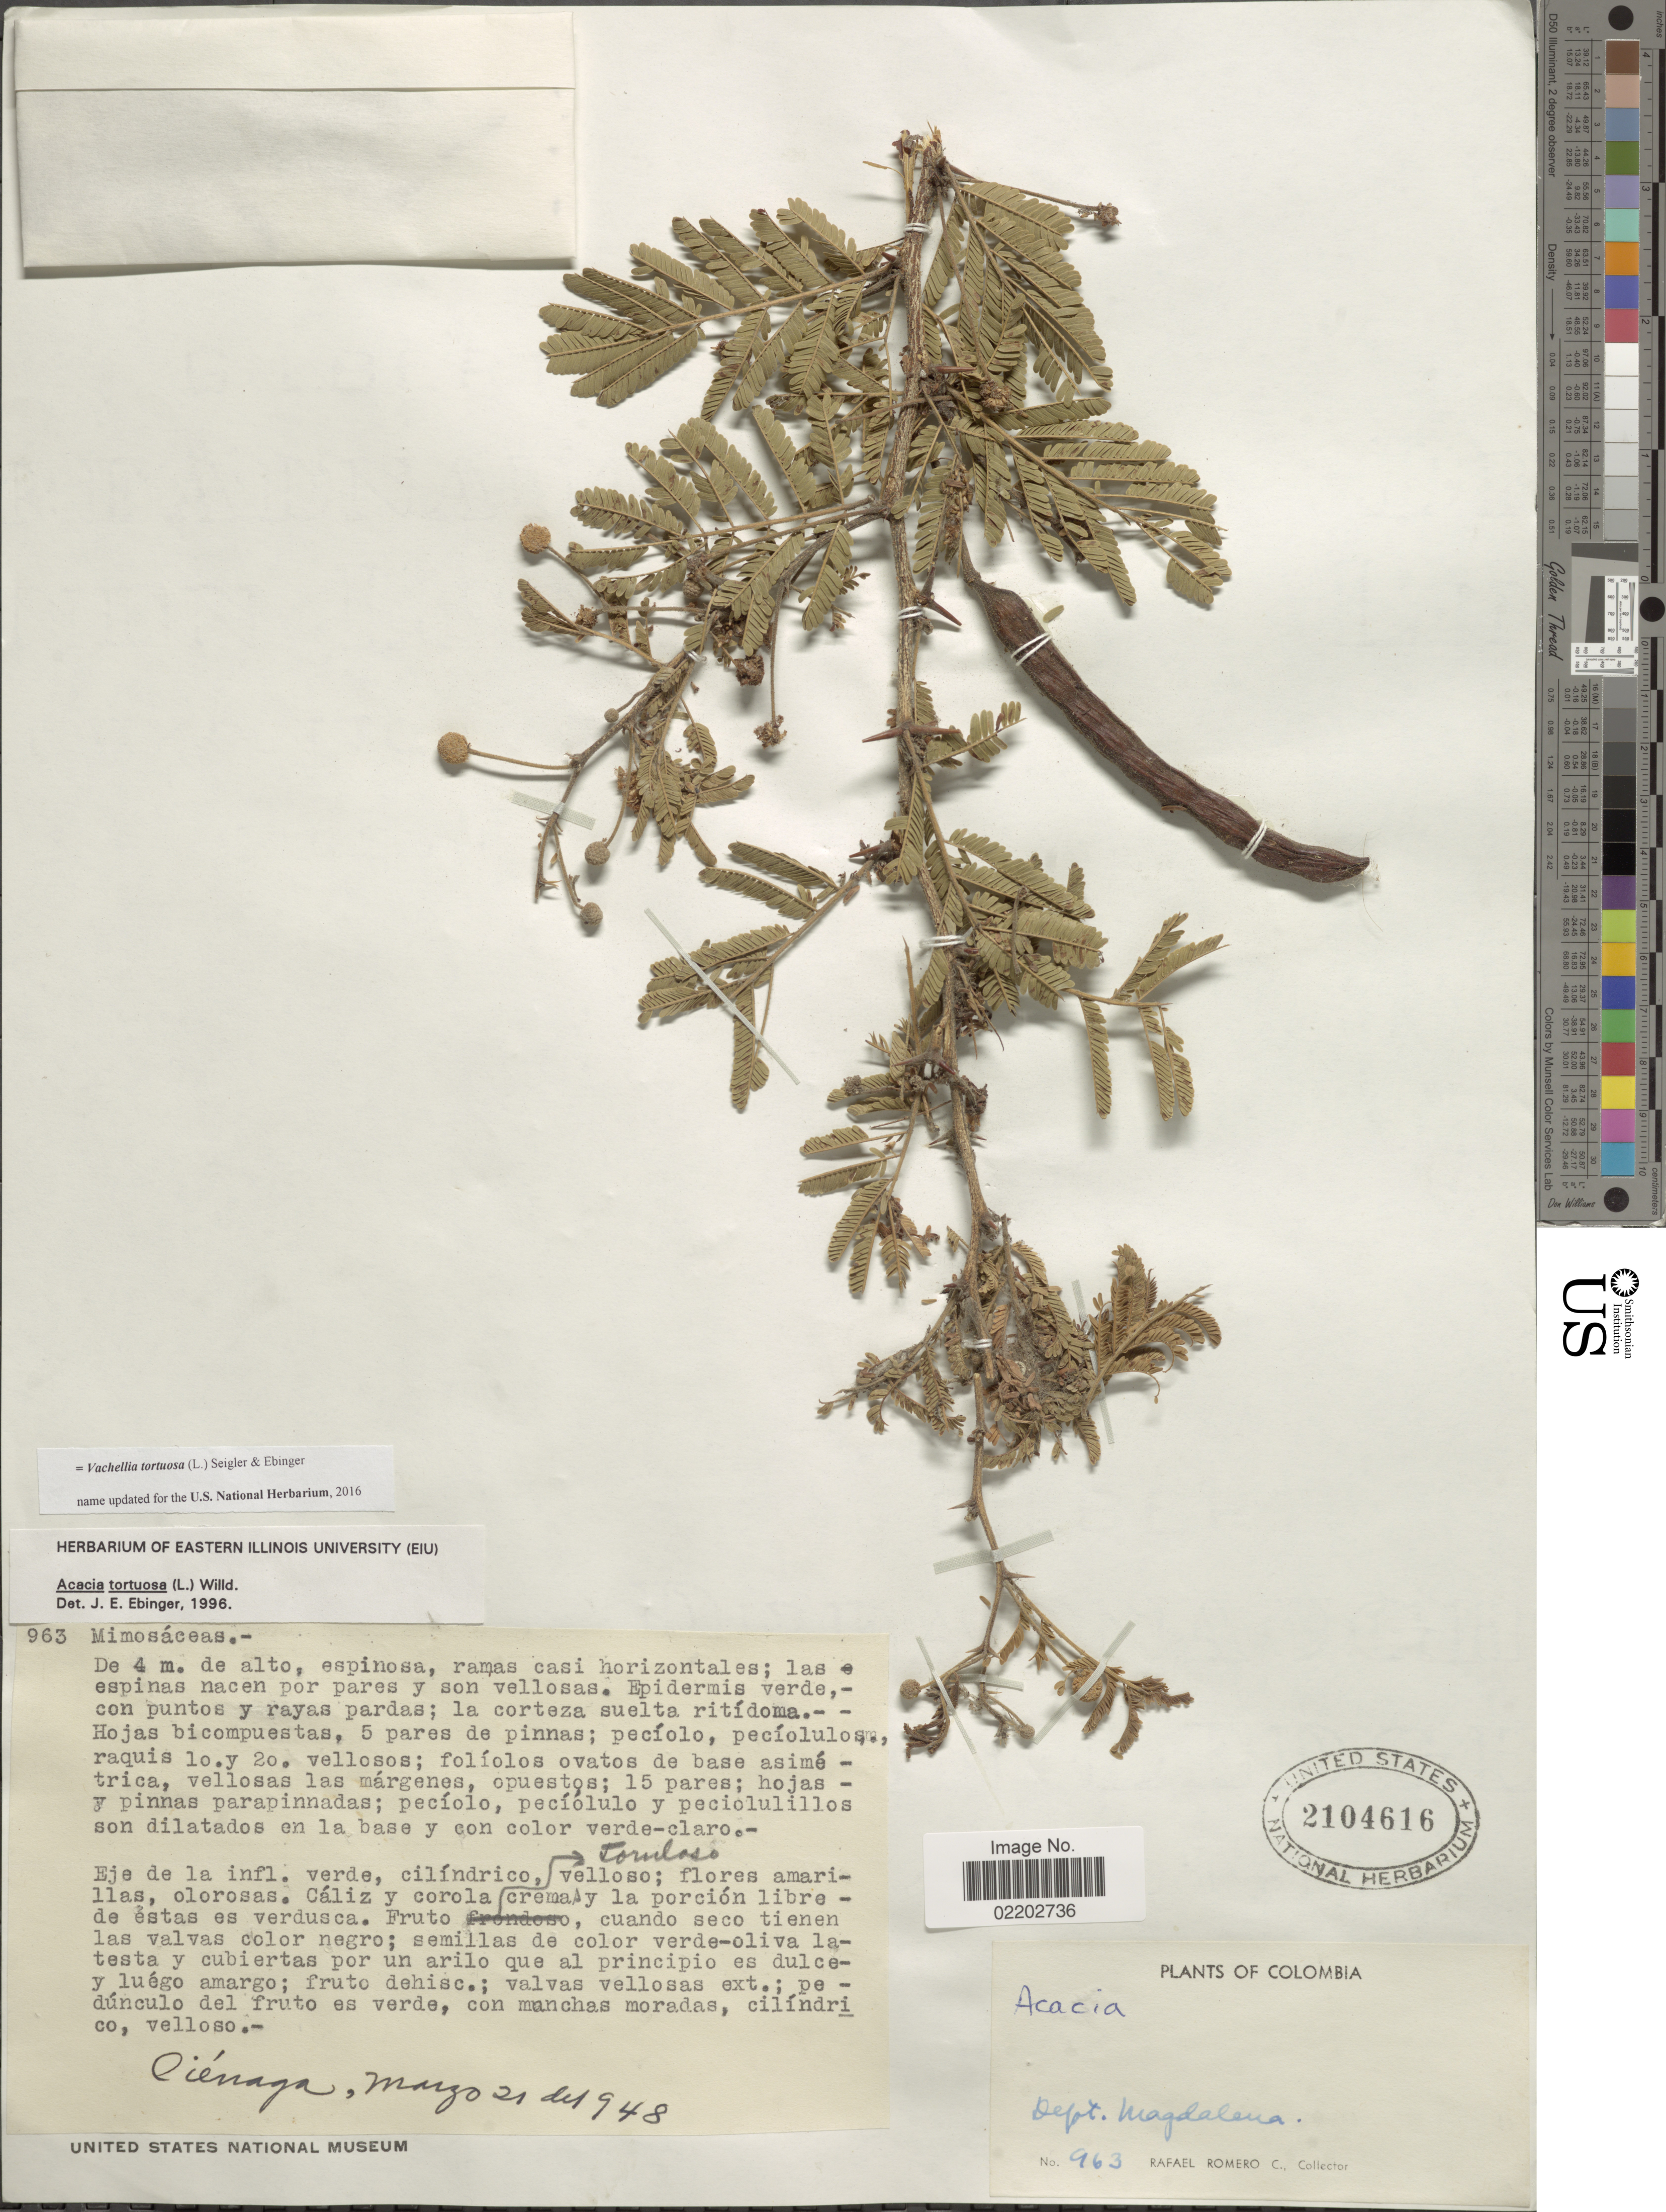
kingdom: Plantae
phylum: Tracheophyta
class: Magnoliopsida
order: Fabales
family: Fabaceae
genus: Vachellia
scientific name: Vachellia tortuosa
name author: (L.) Seigler & Ebinger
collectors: R. Romero Castañeda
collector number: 963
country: Colombia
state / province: Magdalena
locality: Ciénaga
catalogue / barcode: US 2104616